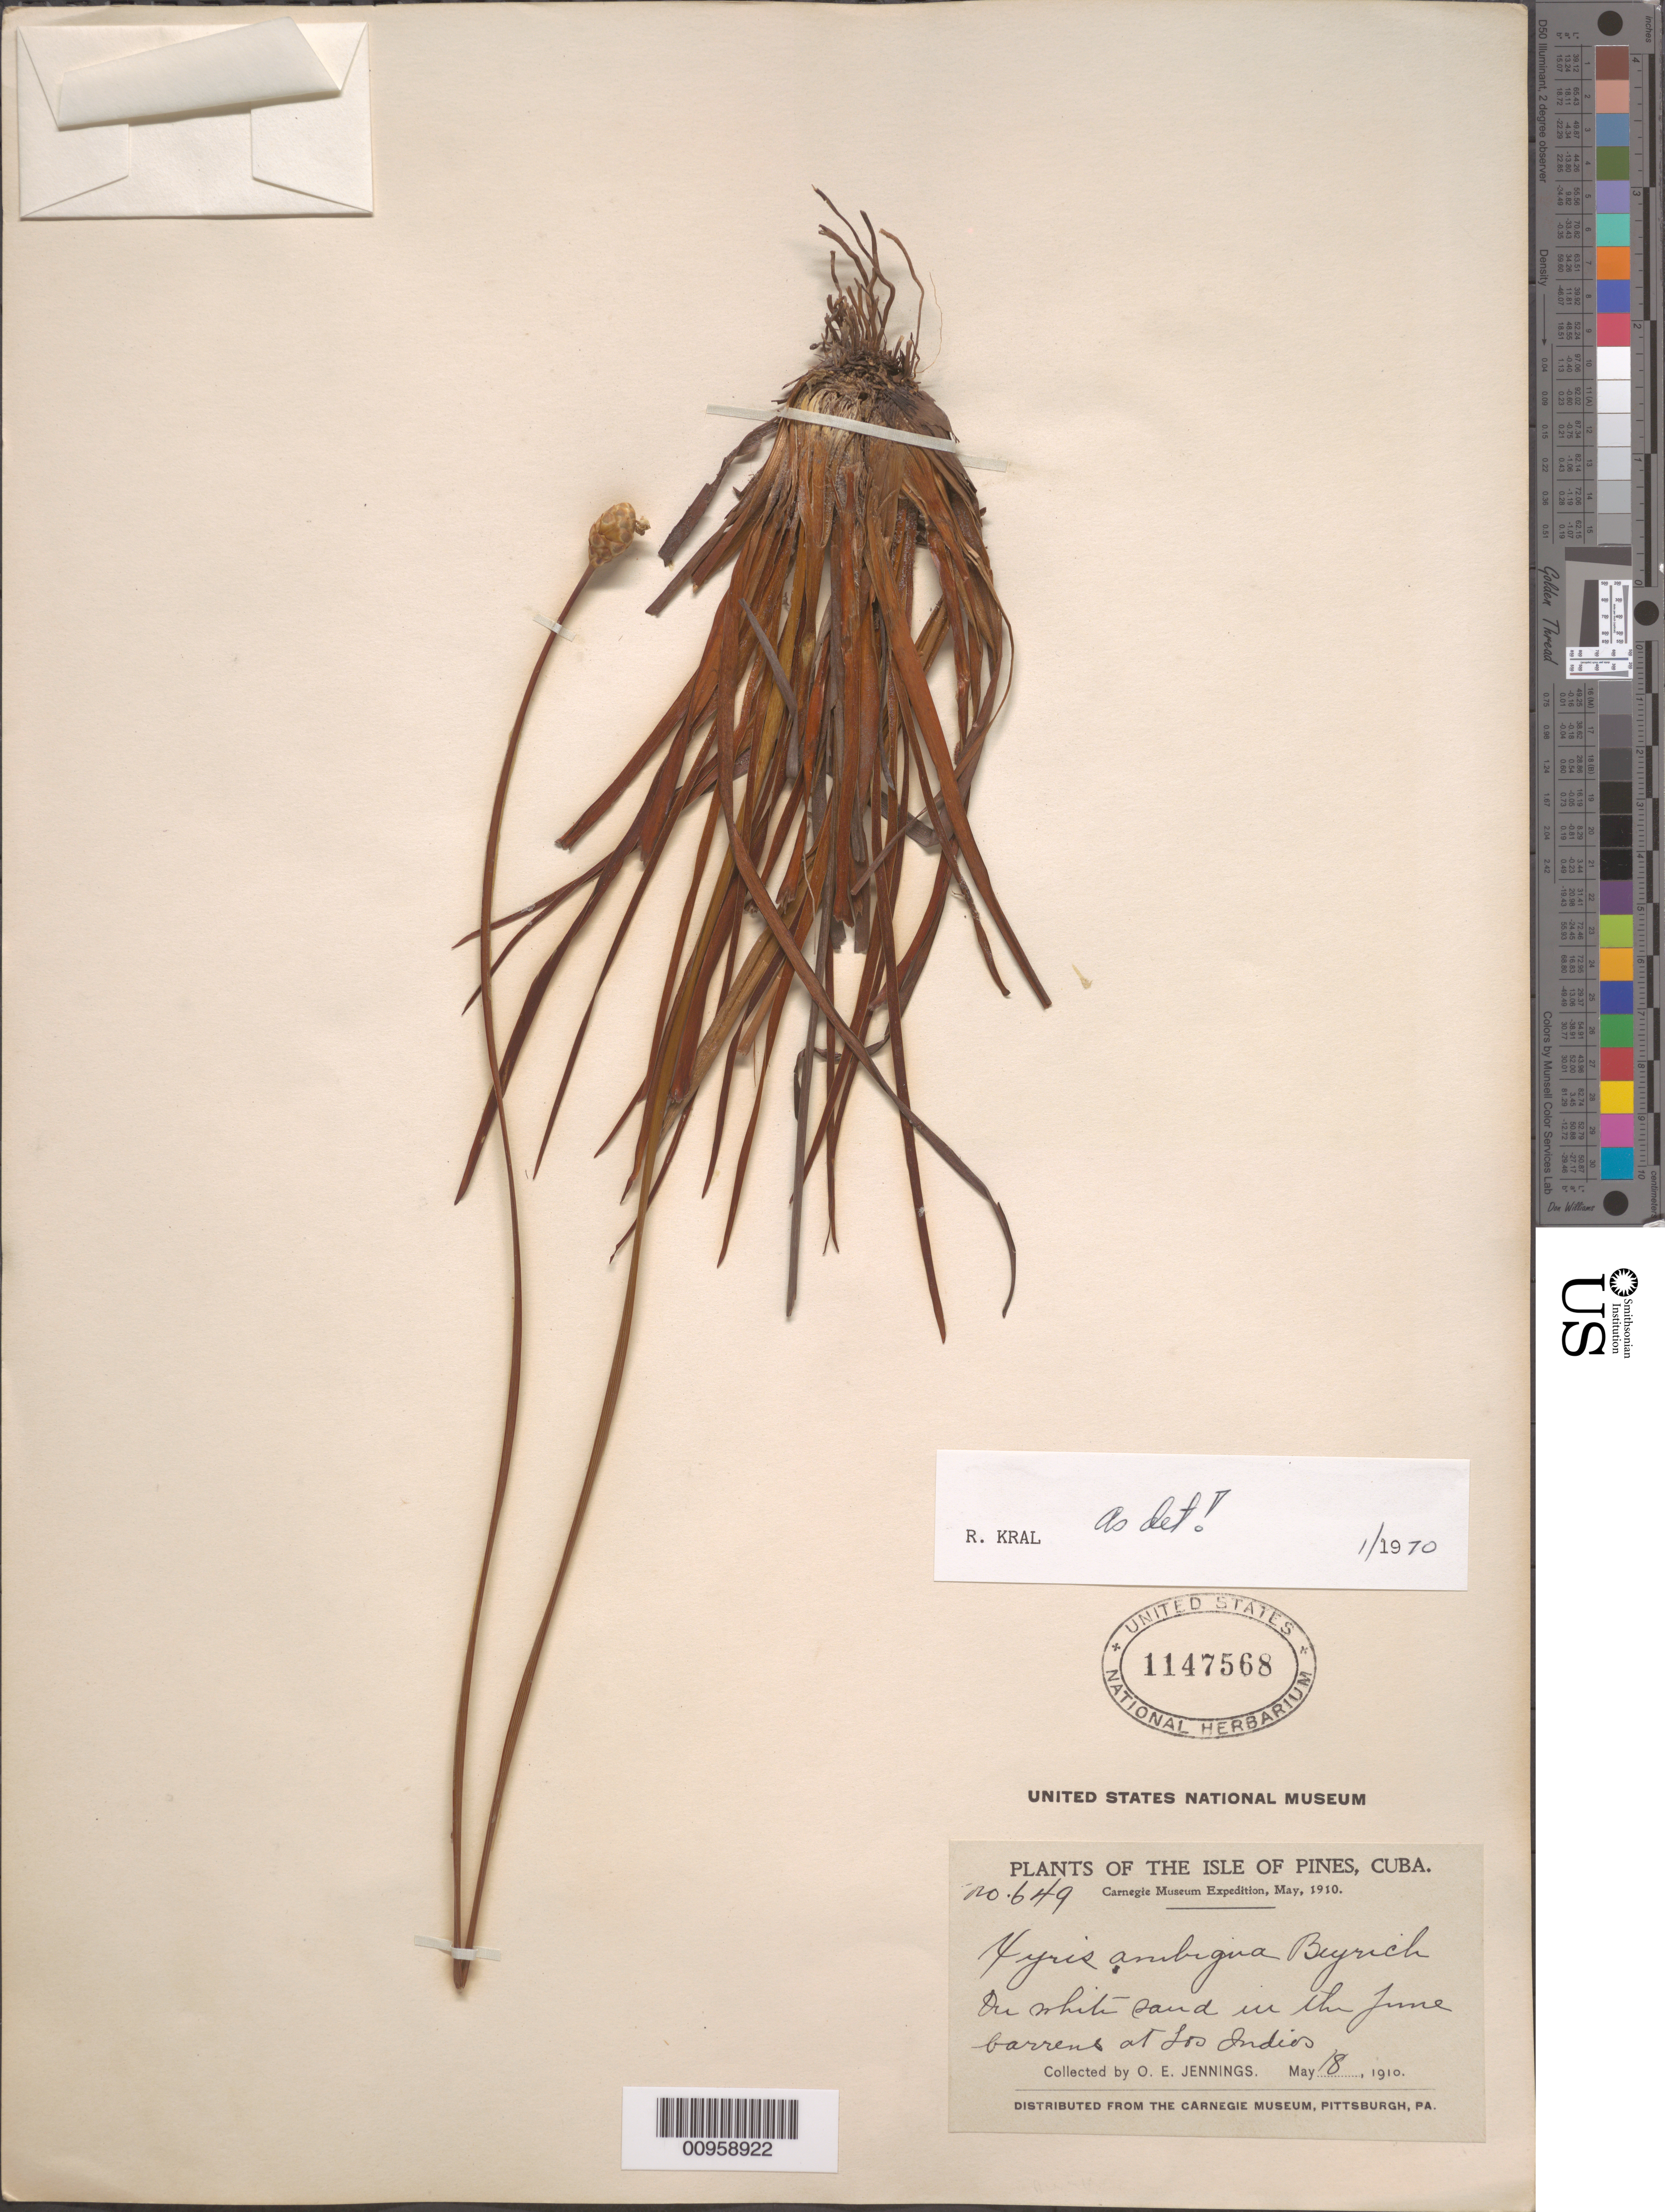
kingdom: Plantae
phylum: Tracheophyta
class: Liliopsida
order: Poales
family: Xyridaceae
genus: Xyris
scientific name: Xyris ambigua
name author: Beyr. ex Kunth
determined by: Kral, Robert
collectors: O. E. Jennings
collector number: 649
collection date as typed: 18 May 1910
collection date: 1910-05-18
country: Cuba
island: Isla de la Juventud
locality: In the June Barrens at Los Indios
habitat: On white sands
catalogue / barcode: US 1147568